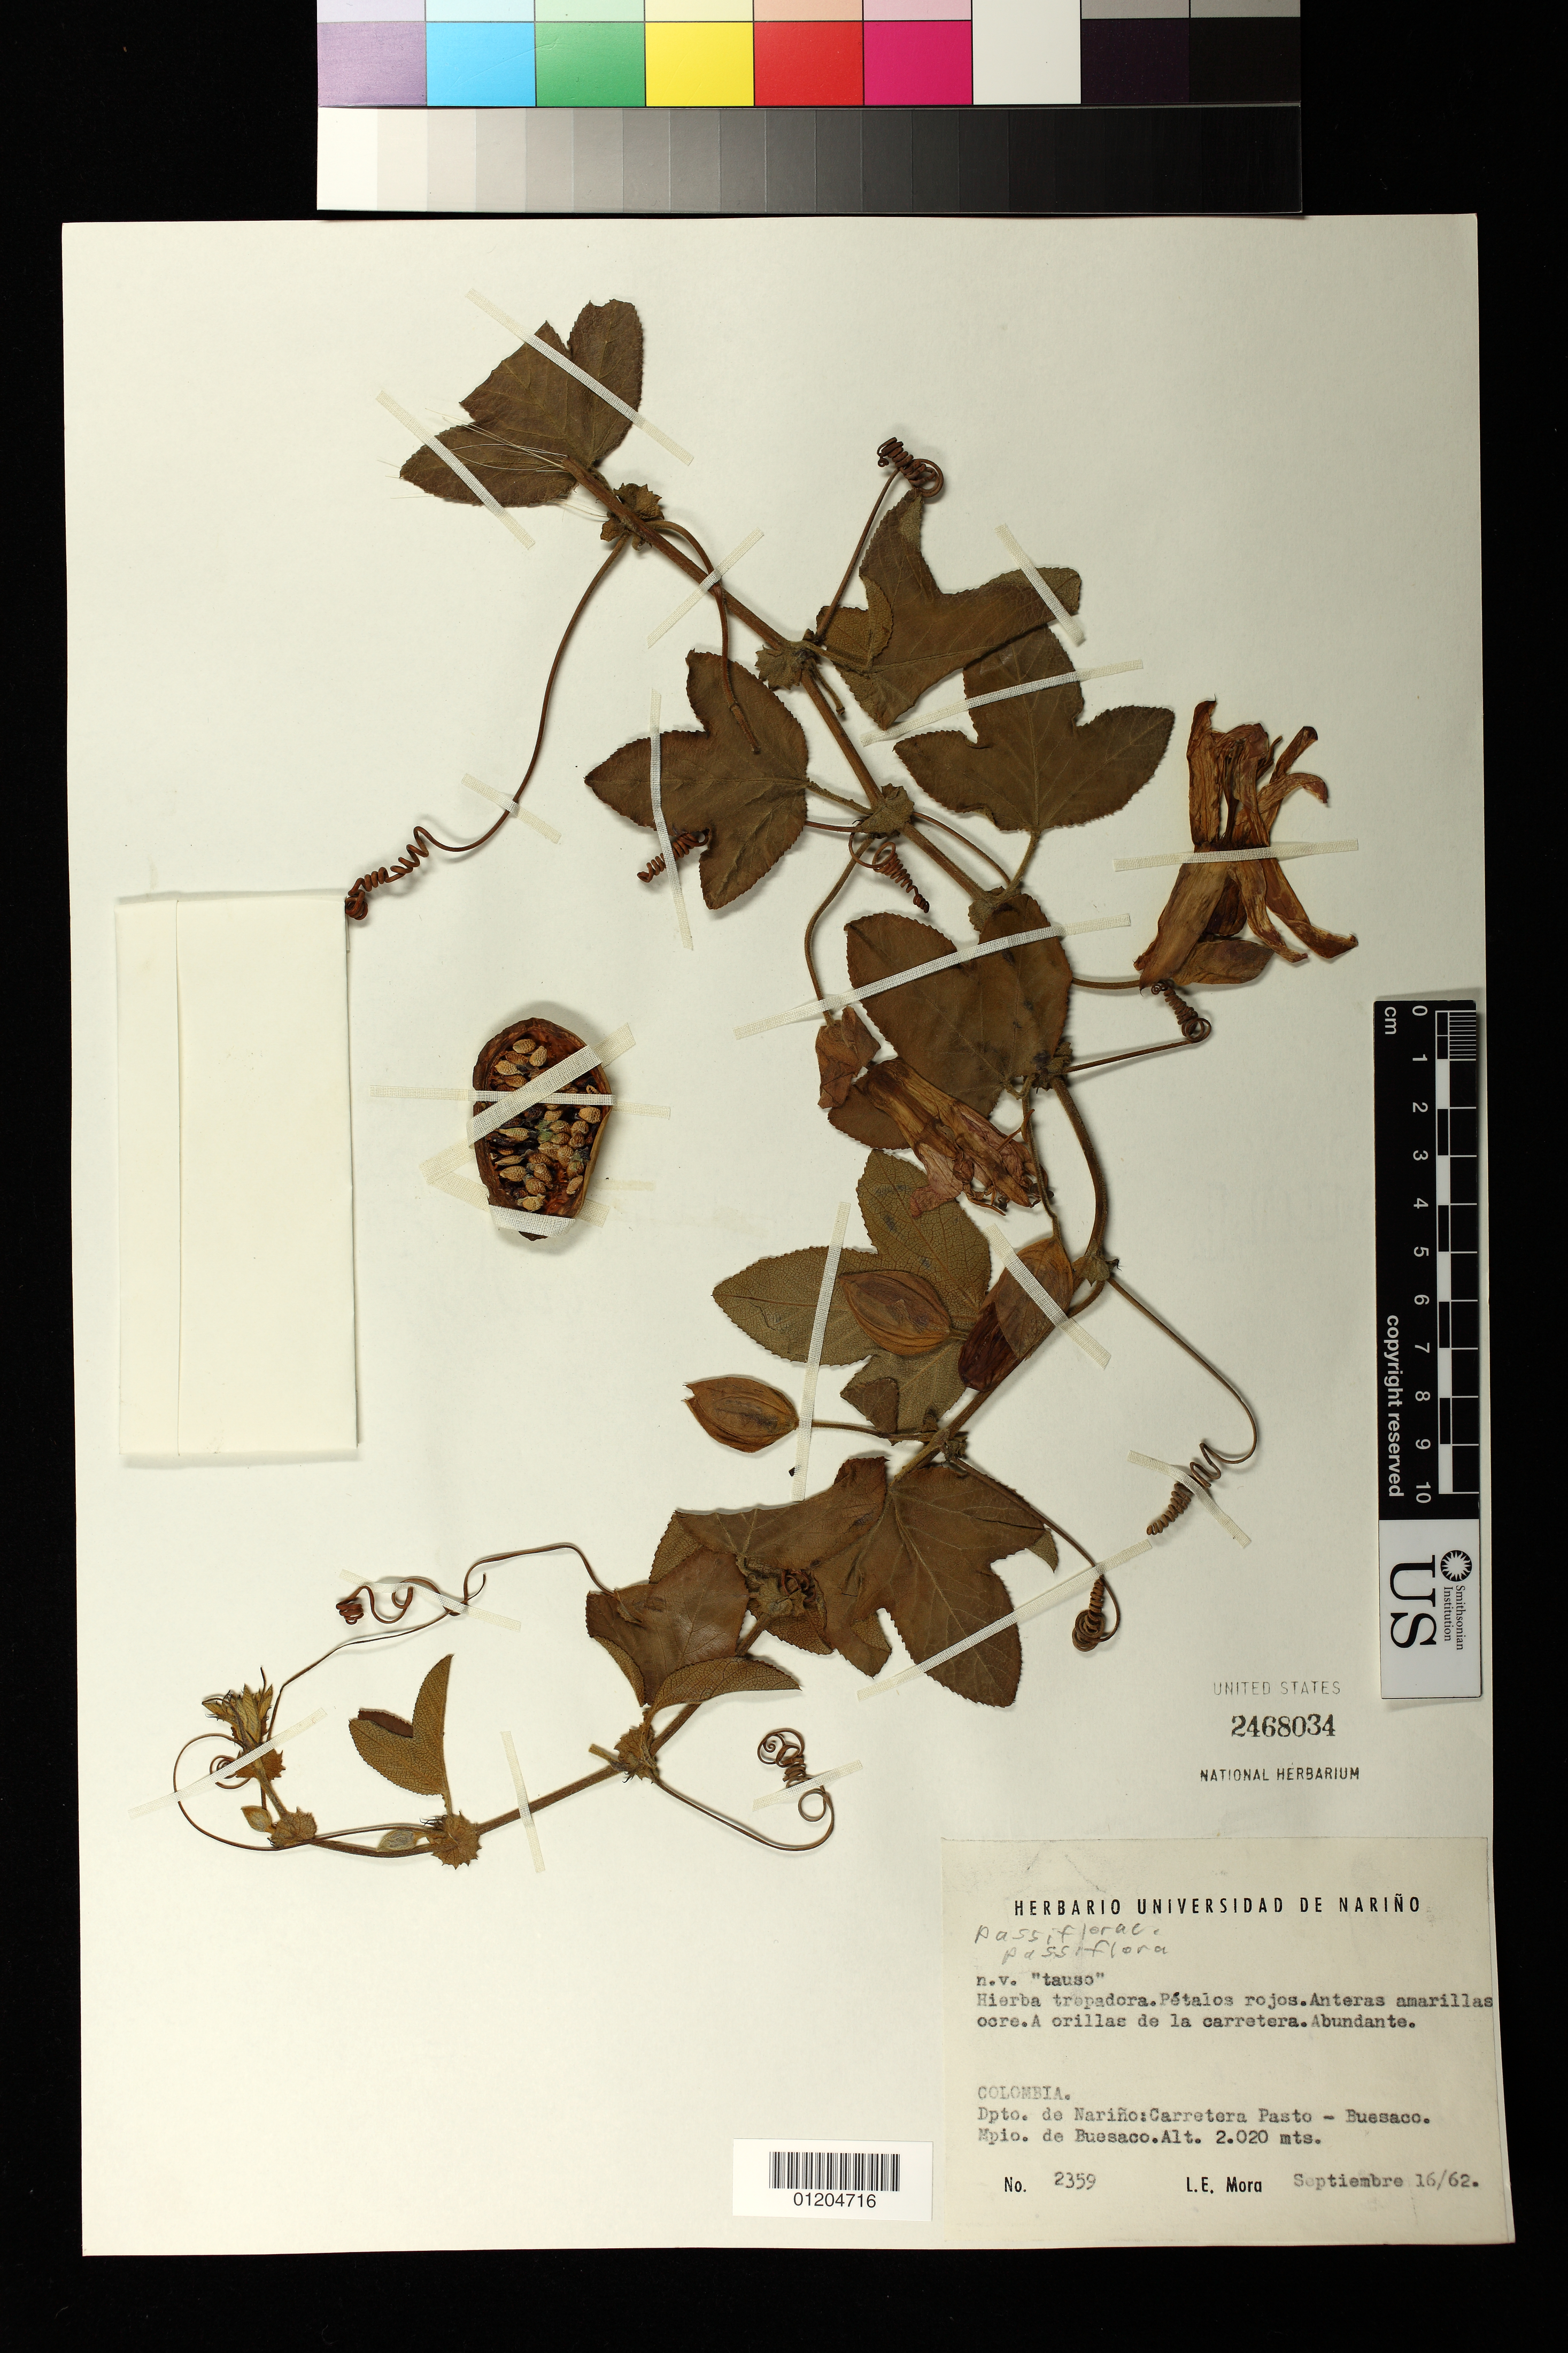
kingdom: Plantae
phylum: Tracheophyta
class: Magnoliopsida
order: Malpighiales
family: Passifloraceae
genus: Passiflora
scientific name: Passiflora manicata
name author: (Juss.) Pers.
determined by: Escobar, L. K. A. de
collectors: L. Mora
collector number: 2359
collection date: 1962-09-16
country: Colombia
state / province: Narino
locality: Carretera Pasto - Buesaco.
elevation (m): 2020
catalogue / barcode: US 2468034